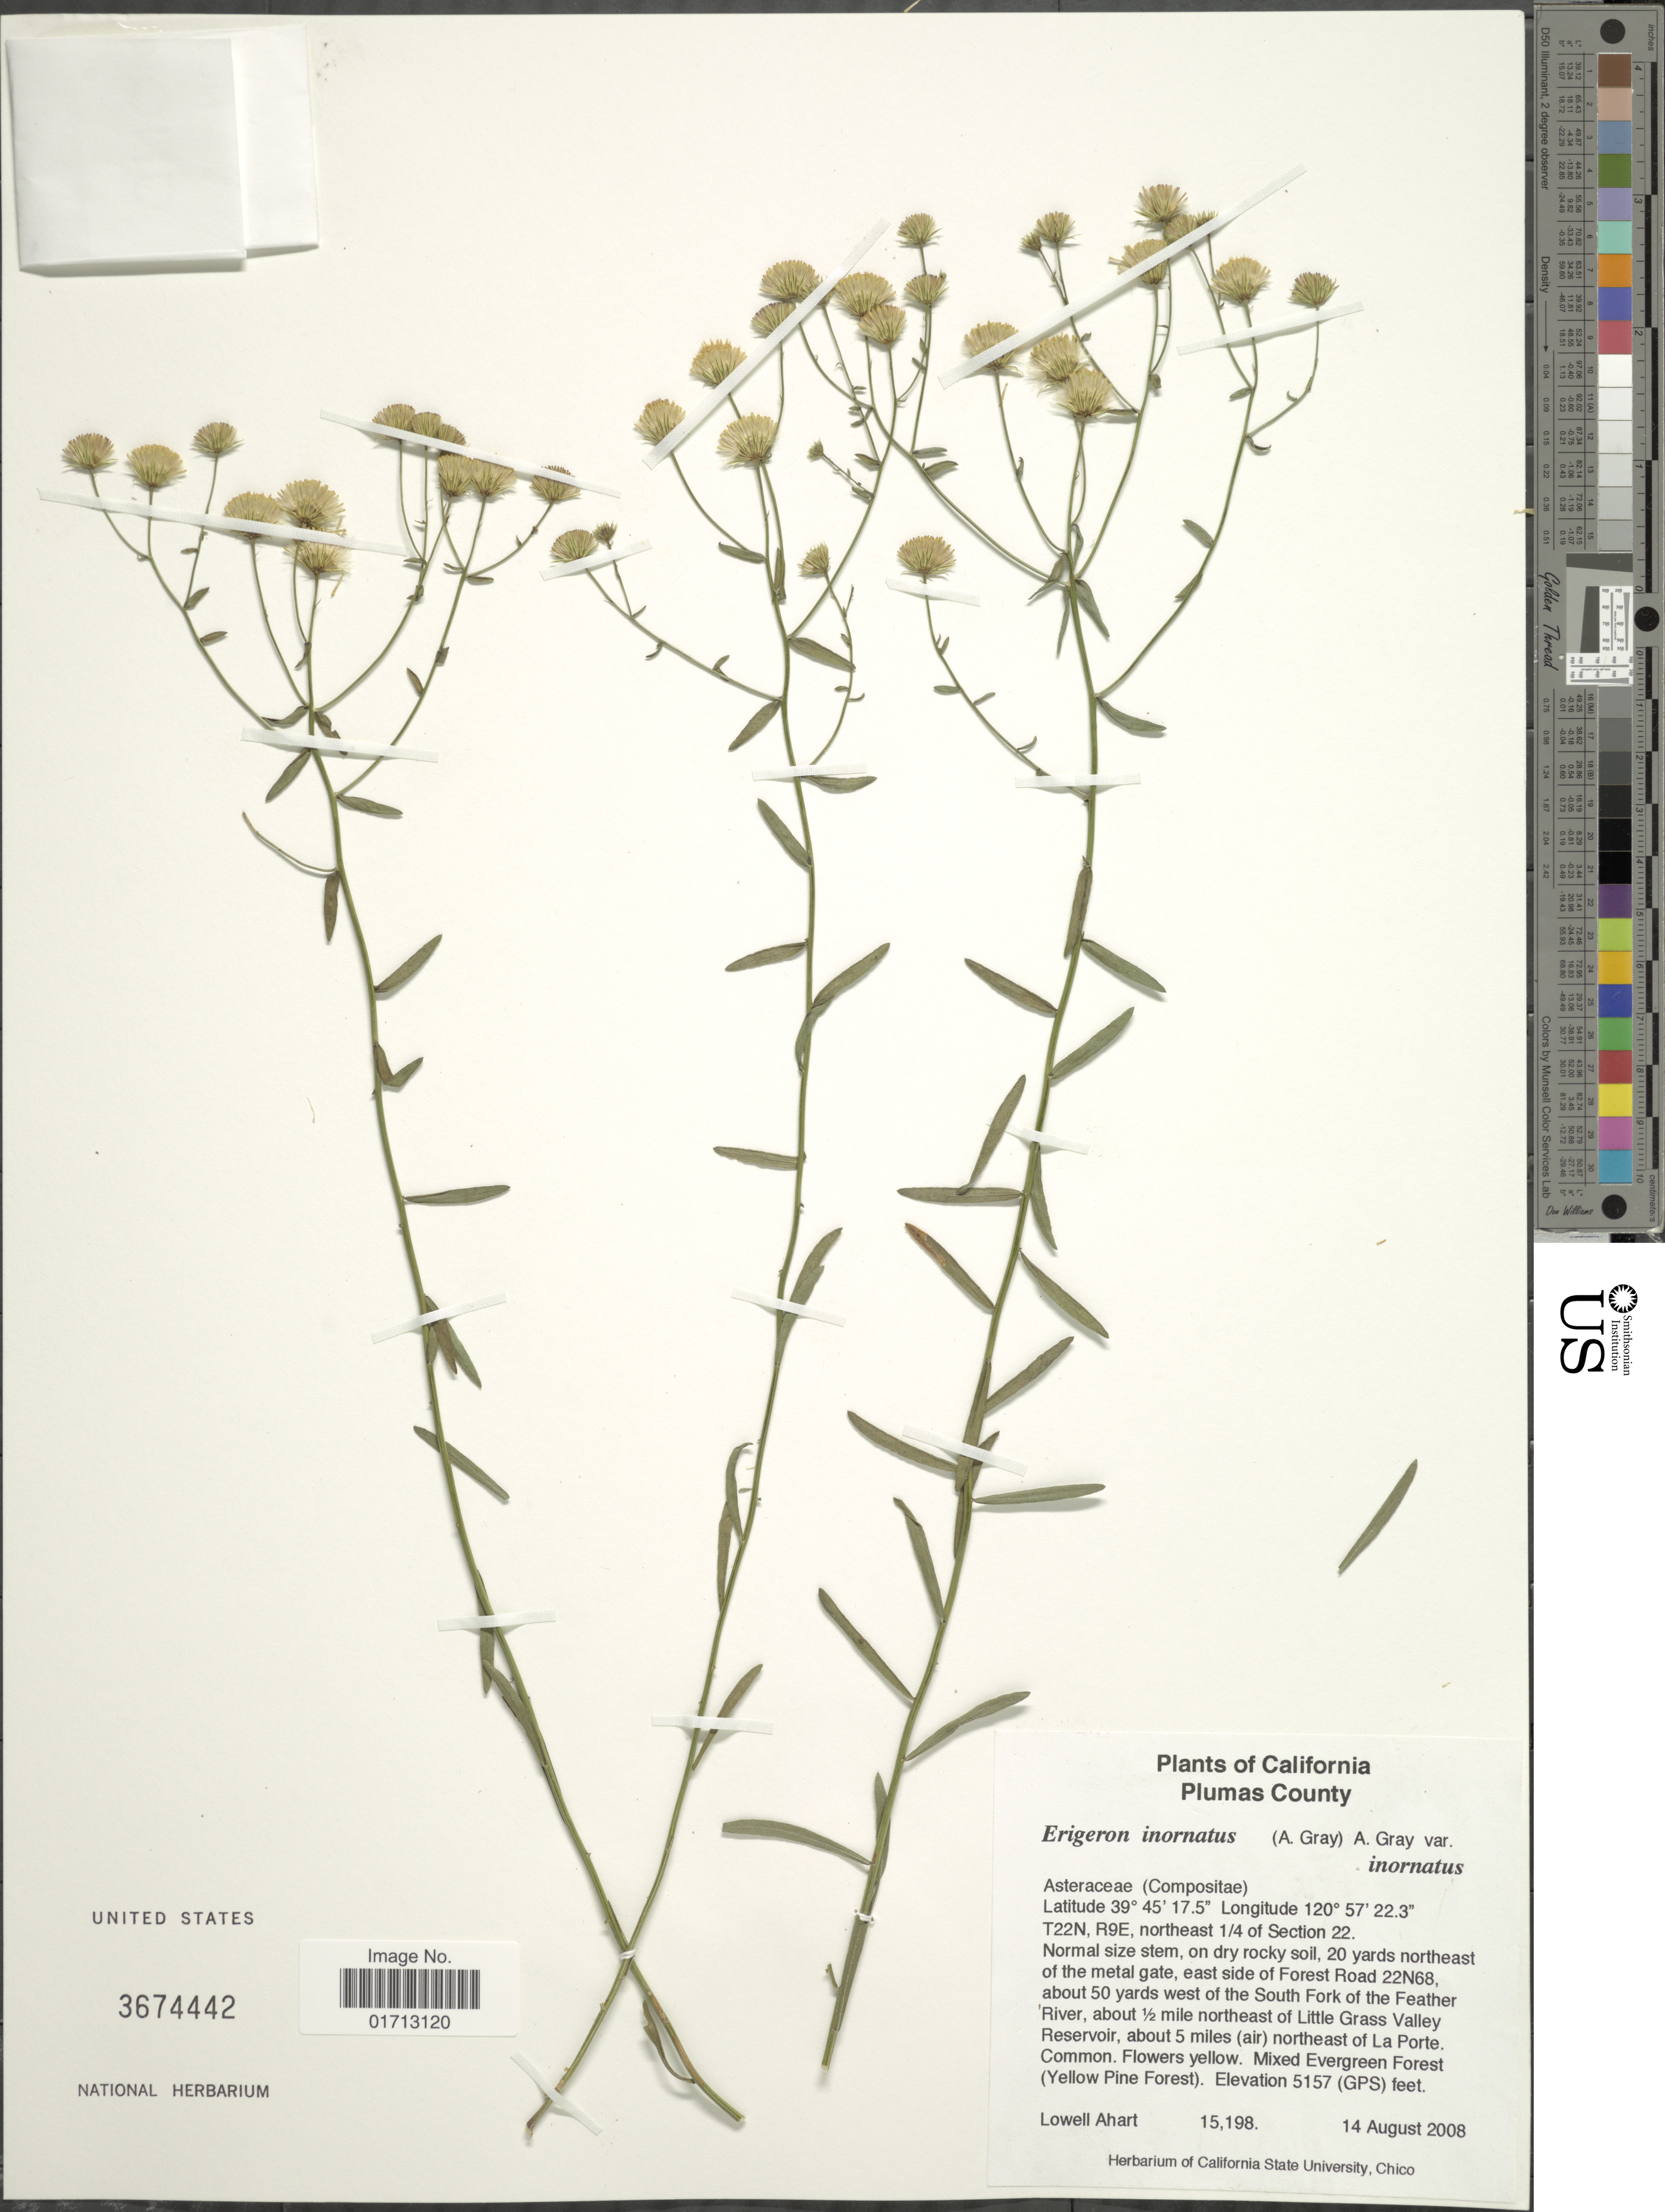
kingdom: Plantae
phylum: Tracheophyta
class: Magnoliopsida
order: Asterales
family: Asteraceae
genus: Erigeron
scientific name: Erigeron inornatus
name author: (A. Gray) A. Gray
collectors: L. Ahart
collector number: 15198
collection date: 2008-08-14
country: United States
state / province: California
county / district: Plumas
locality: Plumas County, T22N, R9E, northeast 1/4 of Section 22, 20 yards northeast of the metal gate, east side of Forest Road 22N68, about 50 yards west of the South Fork of the Feather River, about 1/2 mile northeast of Little Grass Valley Reservoir, about 5 miles (air) northeast of La Porte.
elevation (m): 1572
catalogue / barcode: US 3674442